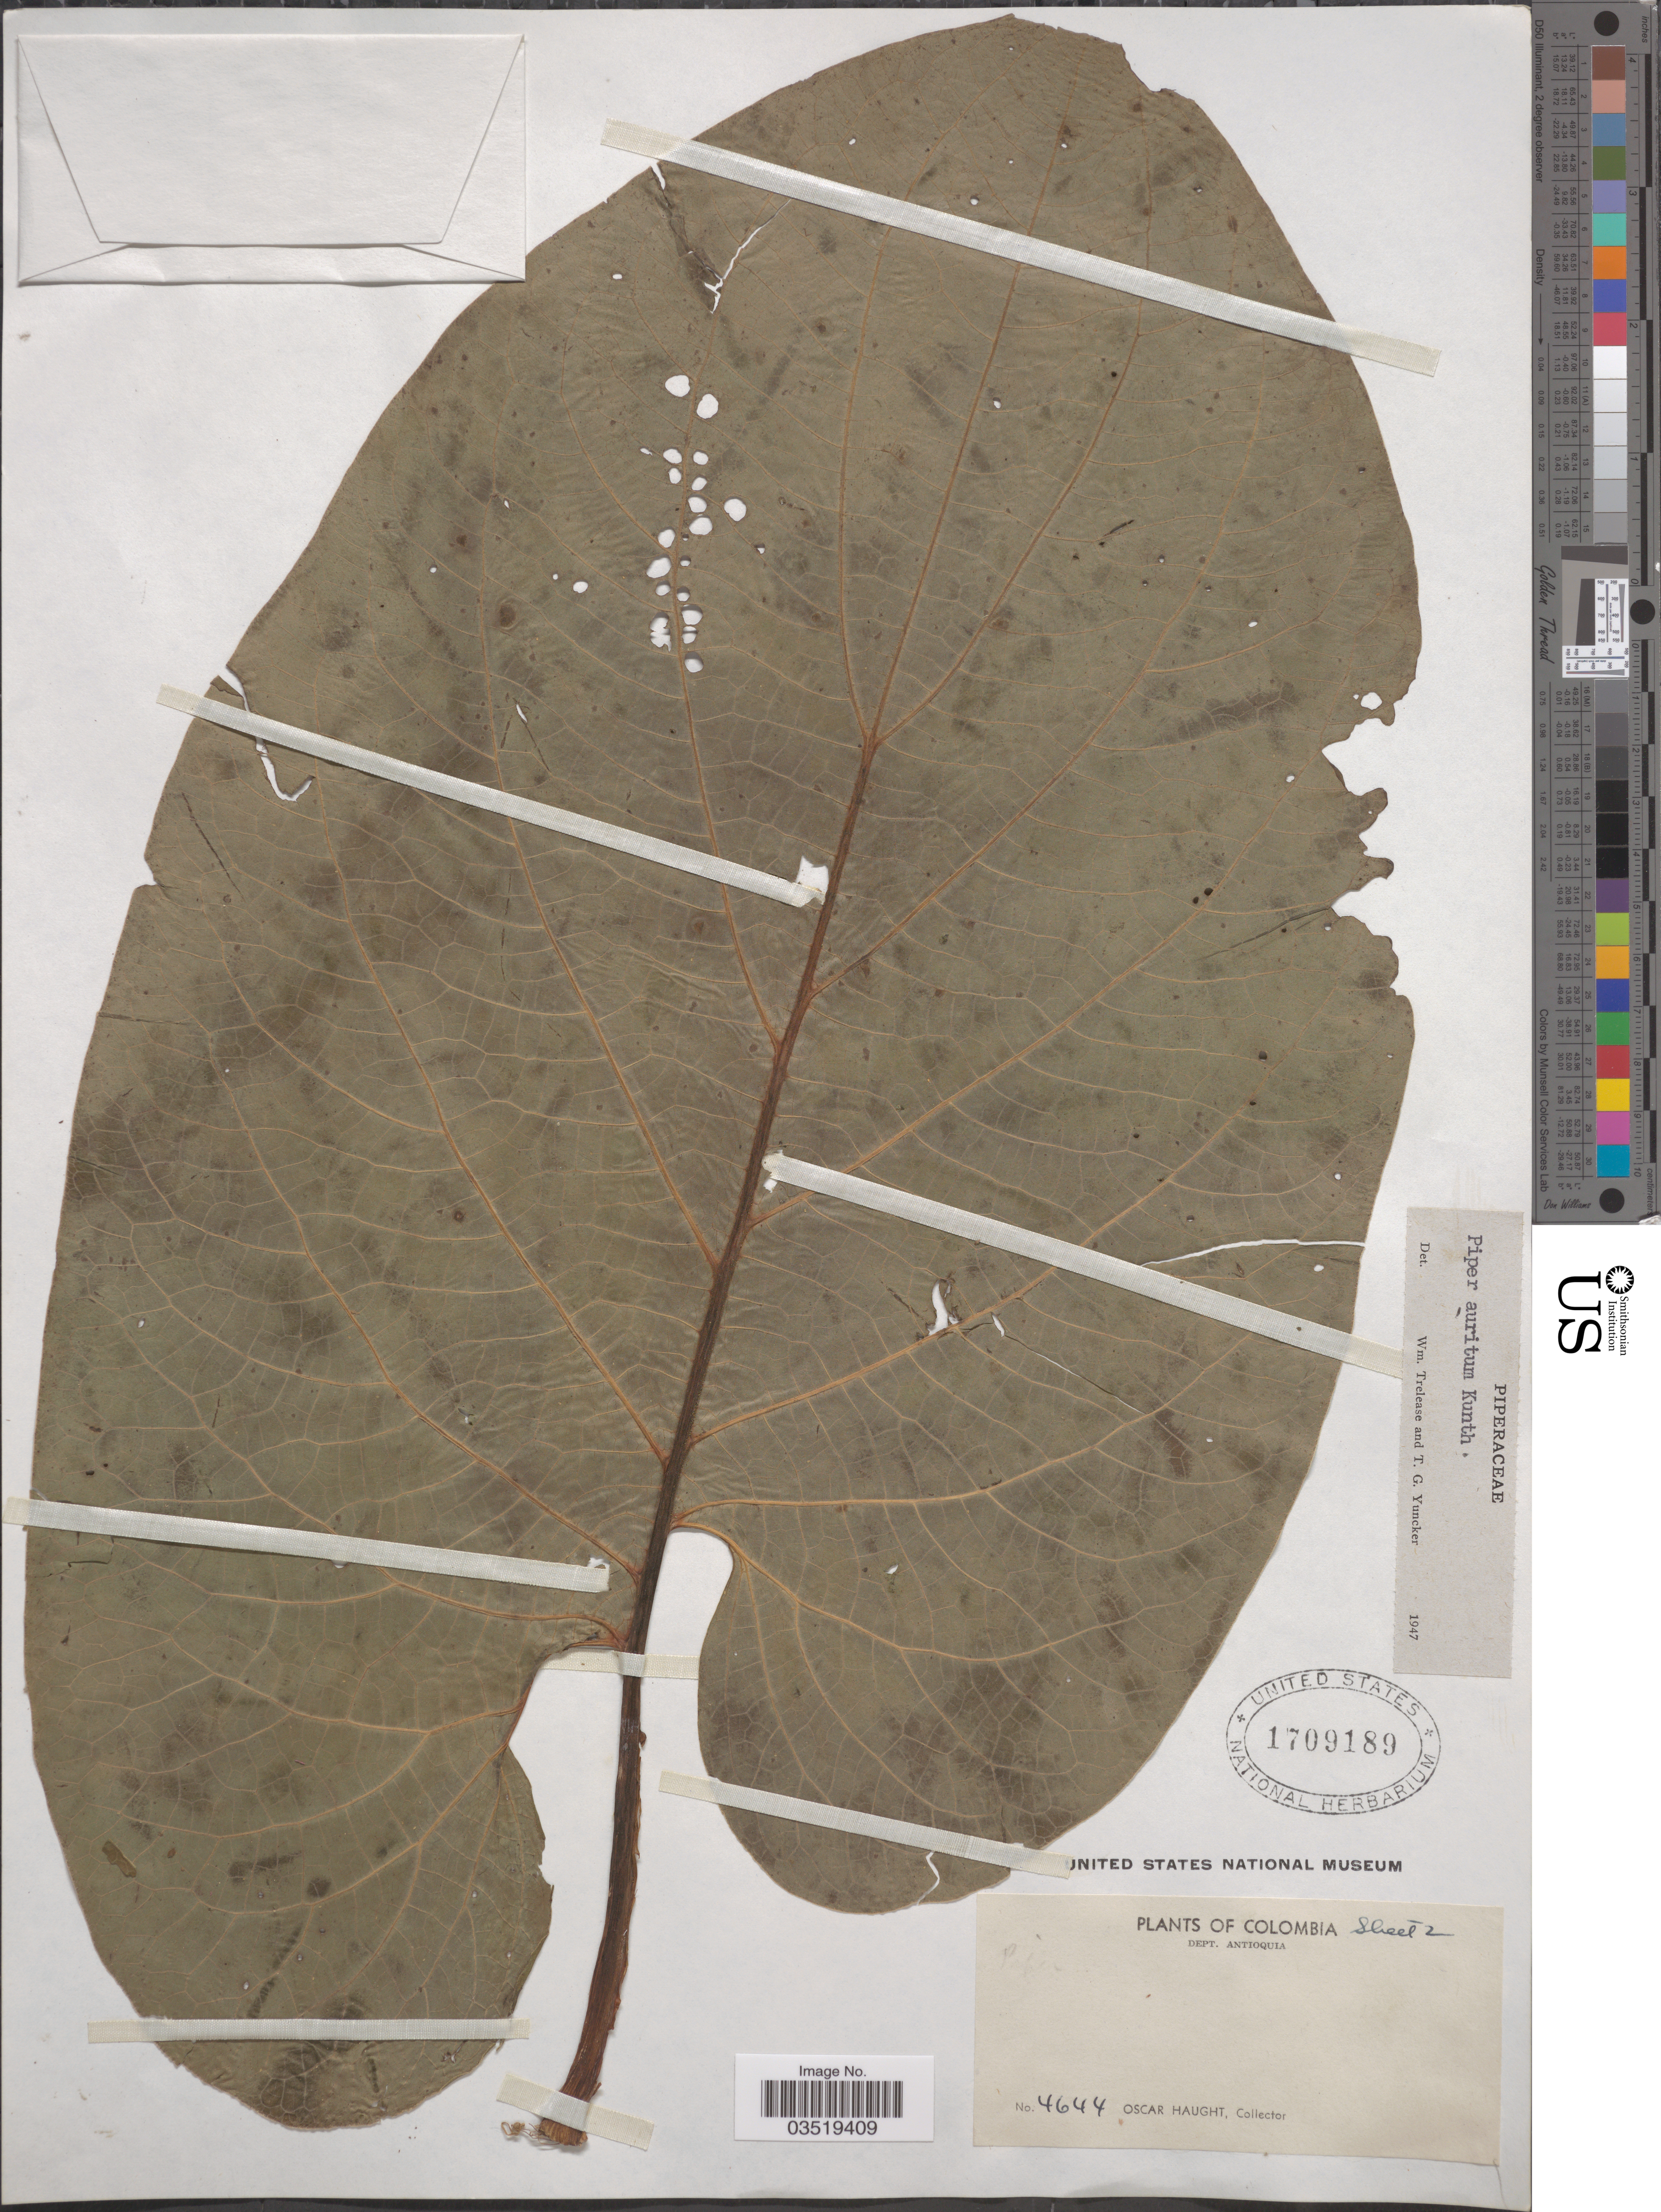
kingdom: Plantae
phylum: Tracheophyta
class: Magnoliopsida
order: Piperales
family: Piperaceae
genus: Piper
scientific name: Piper auritum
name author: Kunth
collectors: O. L. Haught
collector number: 4644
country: Colombia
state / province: Antioquia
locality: Dept. Antioquia.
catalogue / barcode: US 1709189